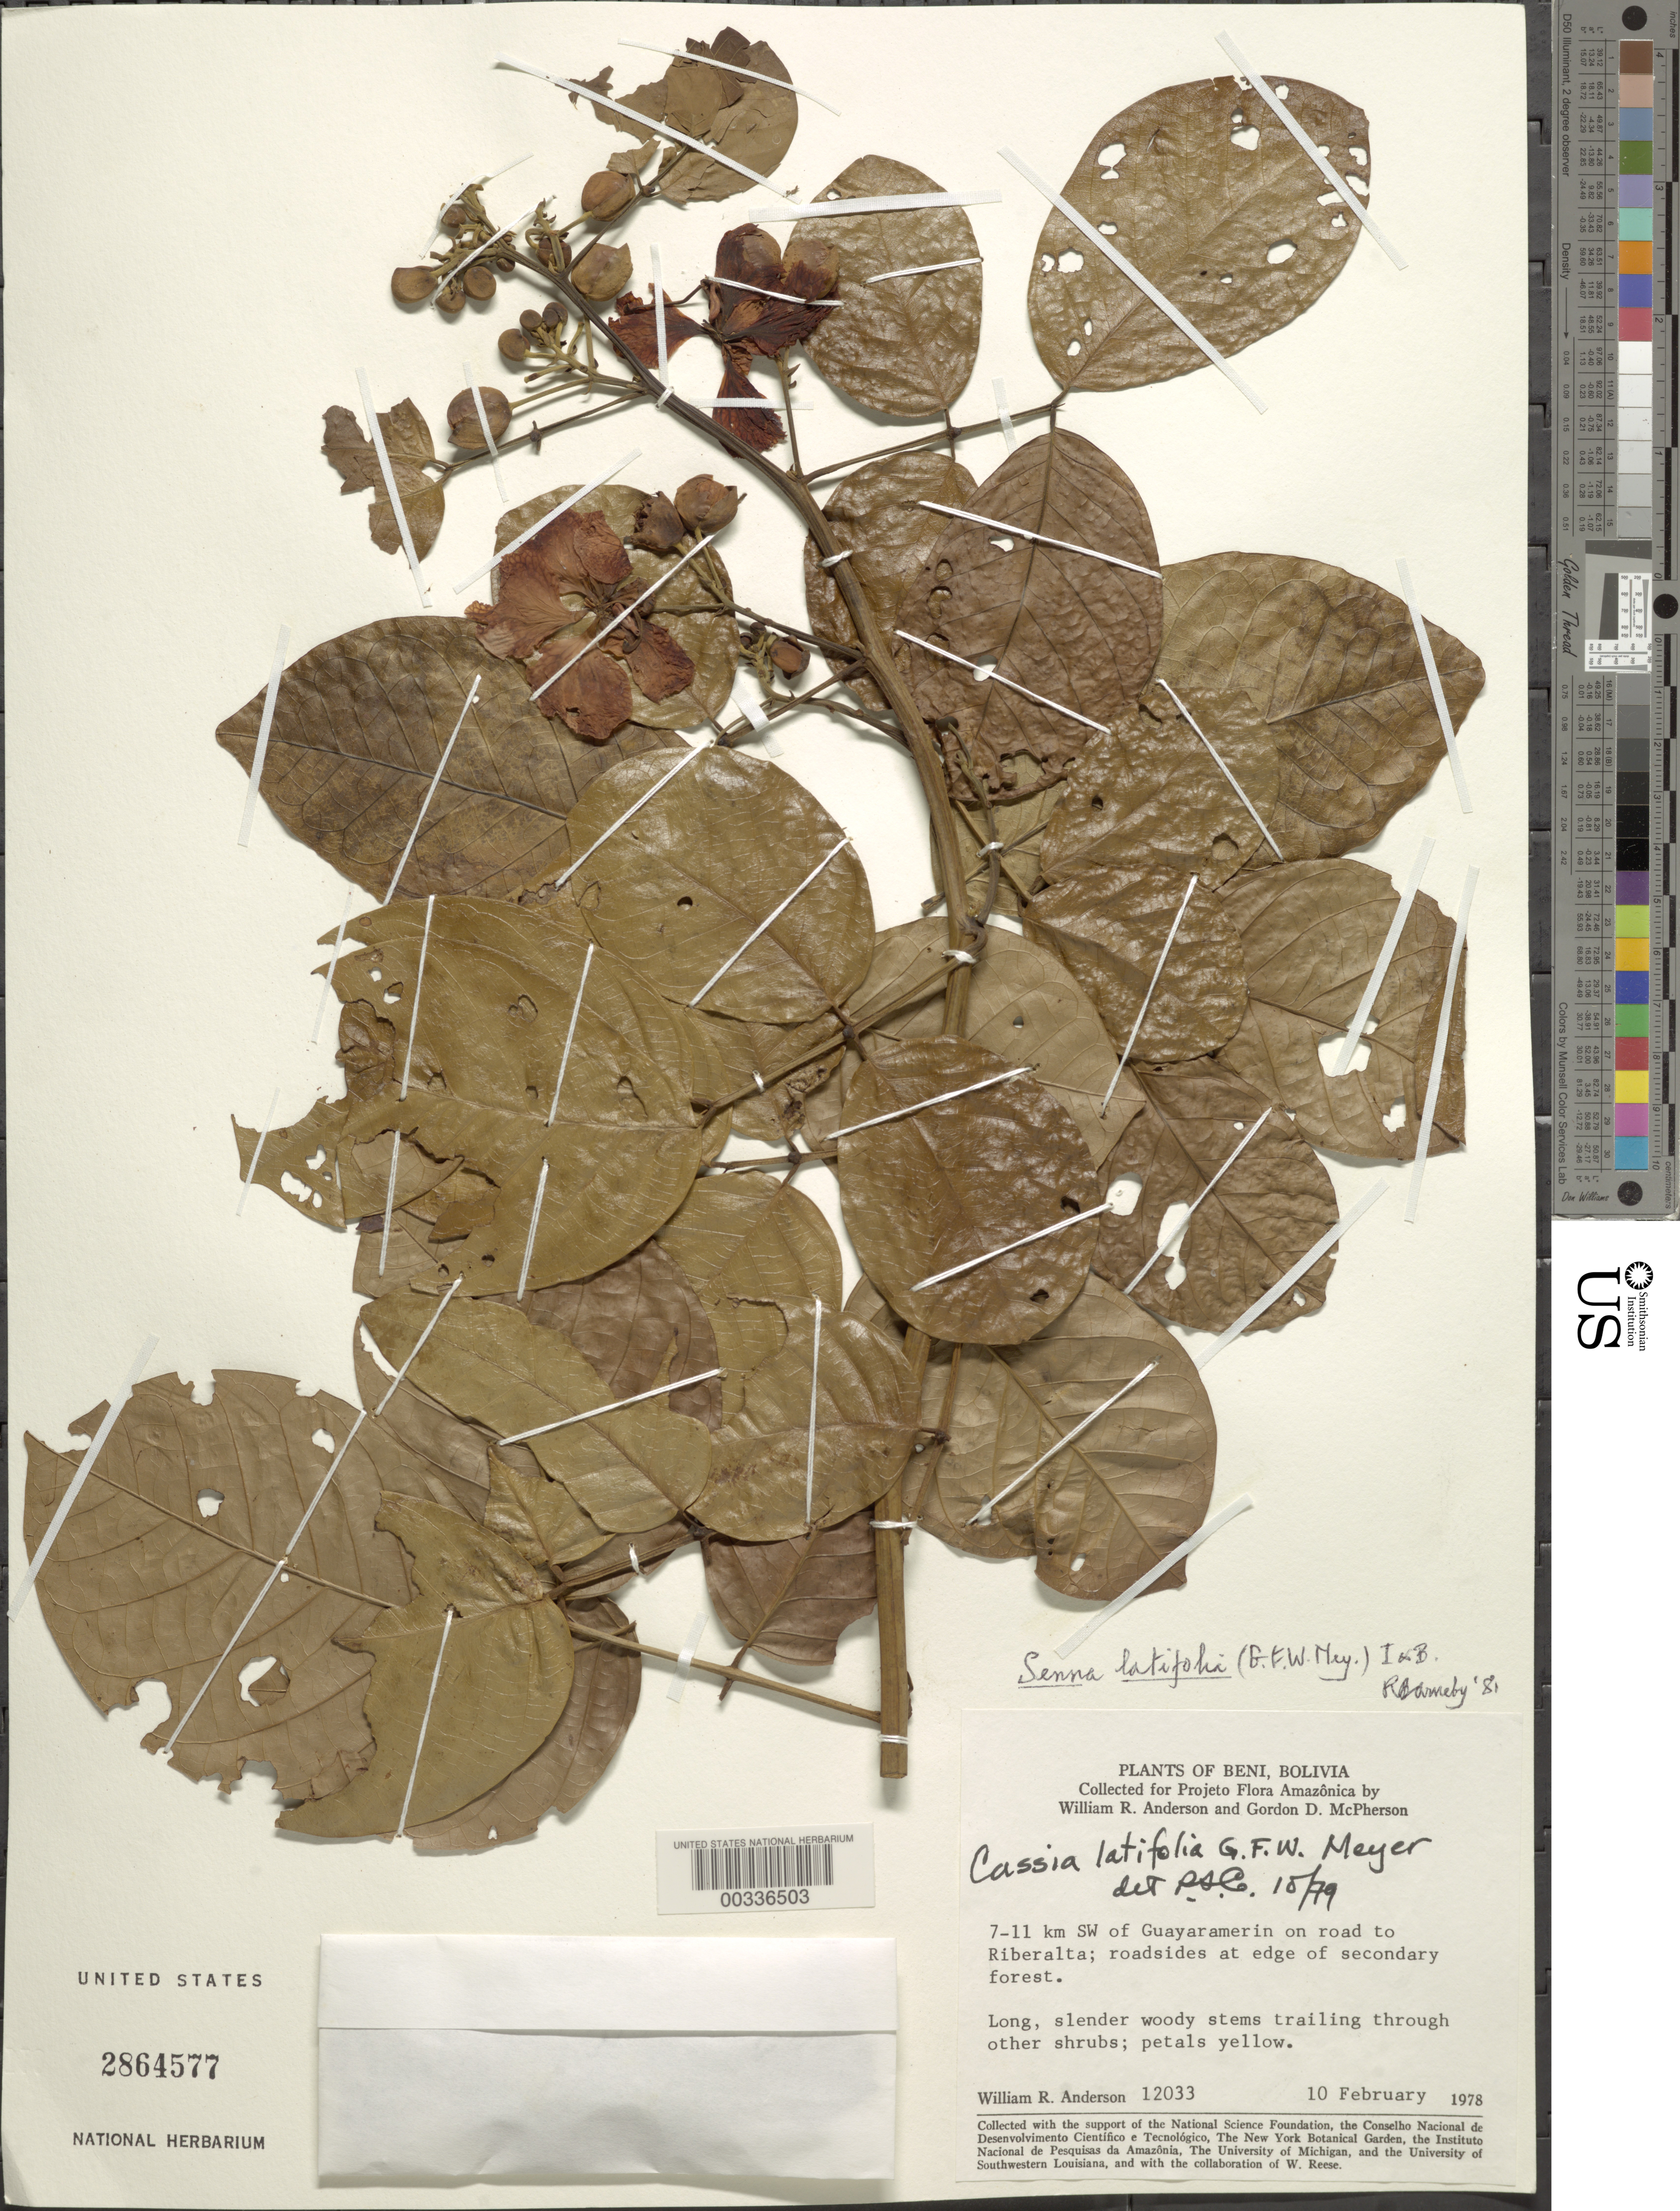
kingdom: Plantae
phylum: Tracheophyta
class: Magnoliopsida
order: Fabales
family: Fabaceae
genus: Senna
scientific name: Senna latifolia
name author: (G. Mey.) H.S. Irwin & Barneby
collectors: W. R. Anderson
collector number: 12033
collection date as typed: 10 Feb 1978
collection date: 1978-02-10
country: Bolivia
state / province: Beni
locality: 7-11 km SW of Guayaramerin on road to Riberalta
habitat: Roadsides at edge of secondary forest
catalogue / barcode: US 2864577